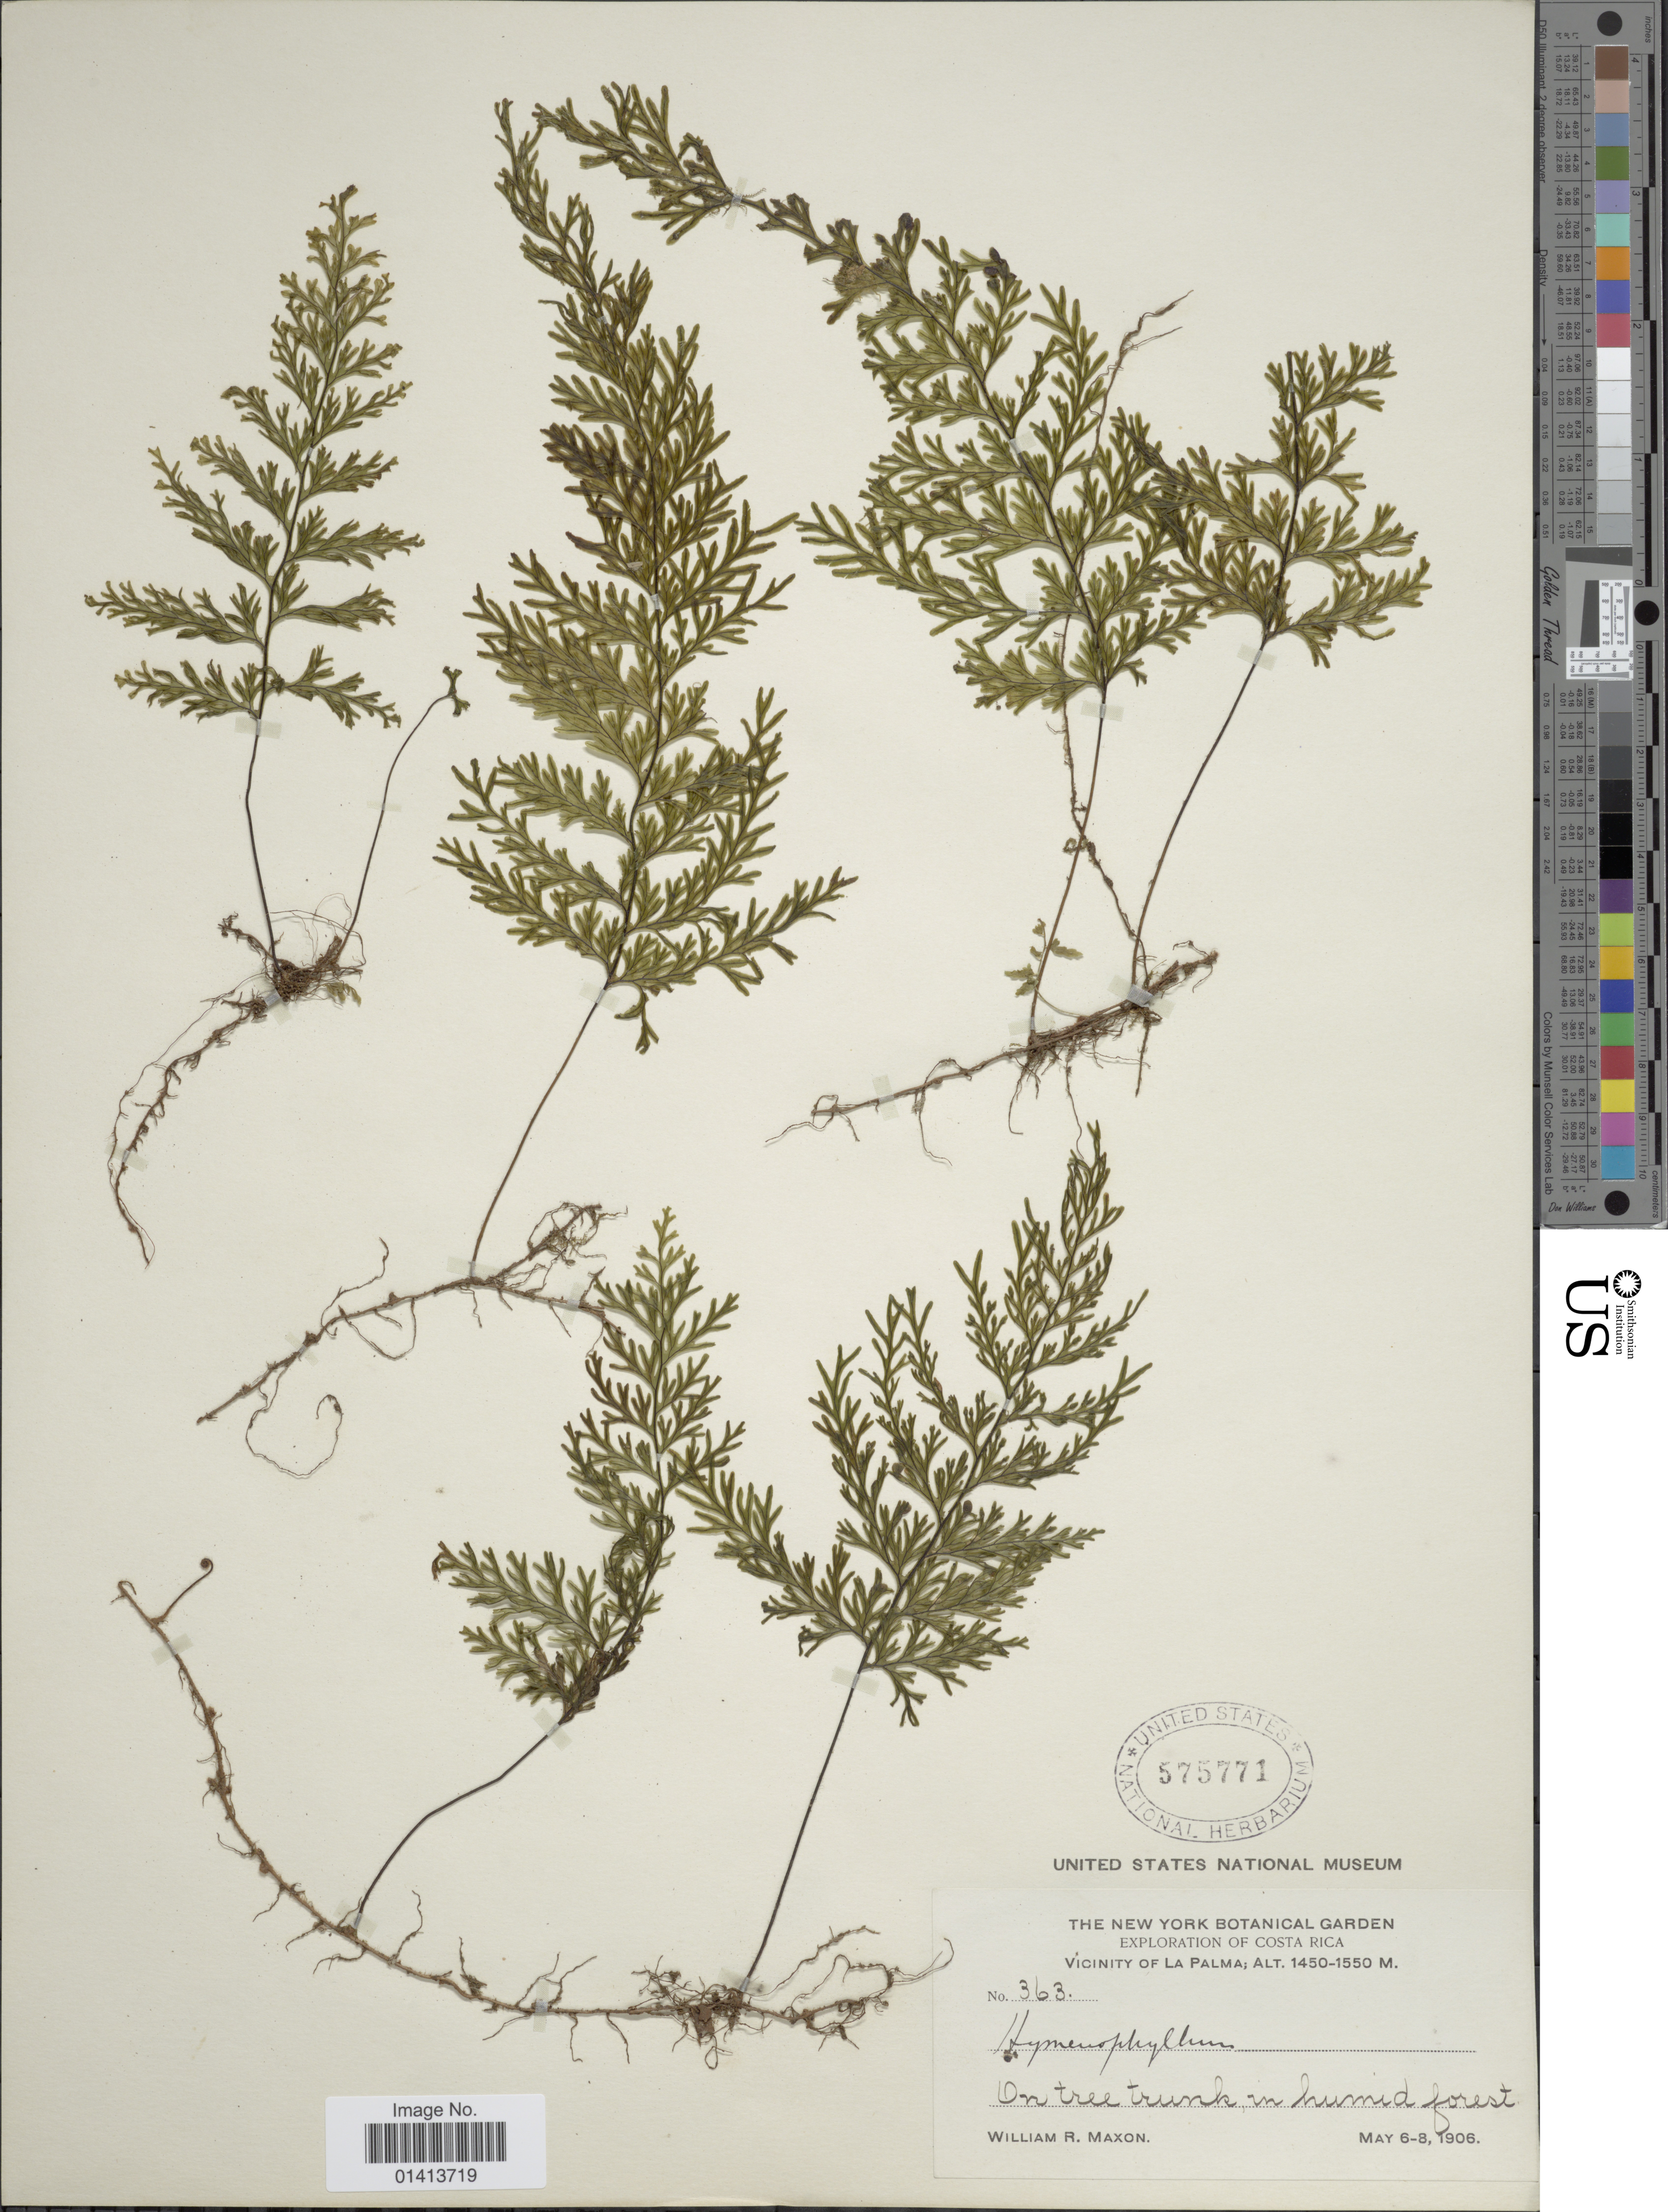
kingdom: Plantae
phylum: Tracheophyta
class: Polypodiopsida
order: Hymenophyllales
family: Hymenophyllaceae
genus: Hymenophyllum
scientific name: Hymenophyllum consanguineum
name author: C.V. Morton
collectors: W. R. Maxon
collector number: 363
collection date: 1906-05-06/1906-05-08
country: Costa Rica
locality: Vicinity of La Palma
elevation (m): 1450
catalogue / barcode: US 575771